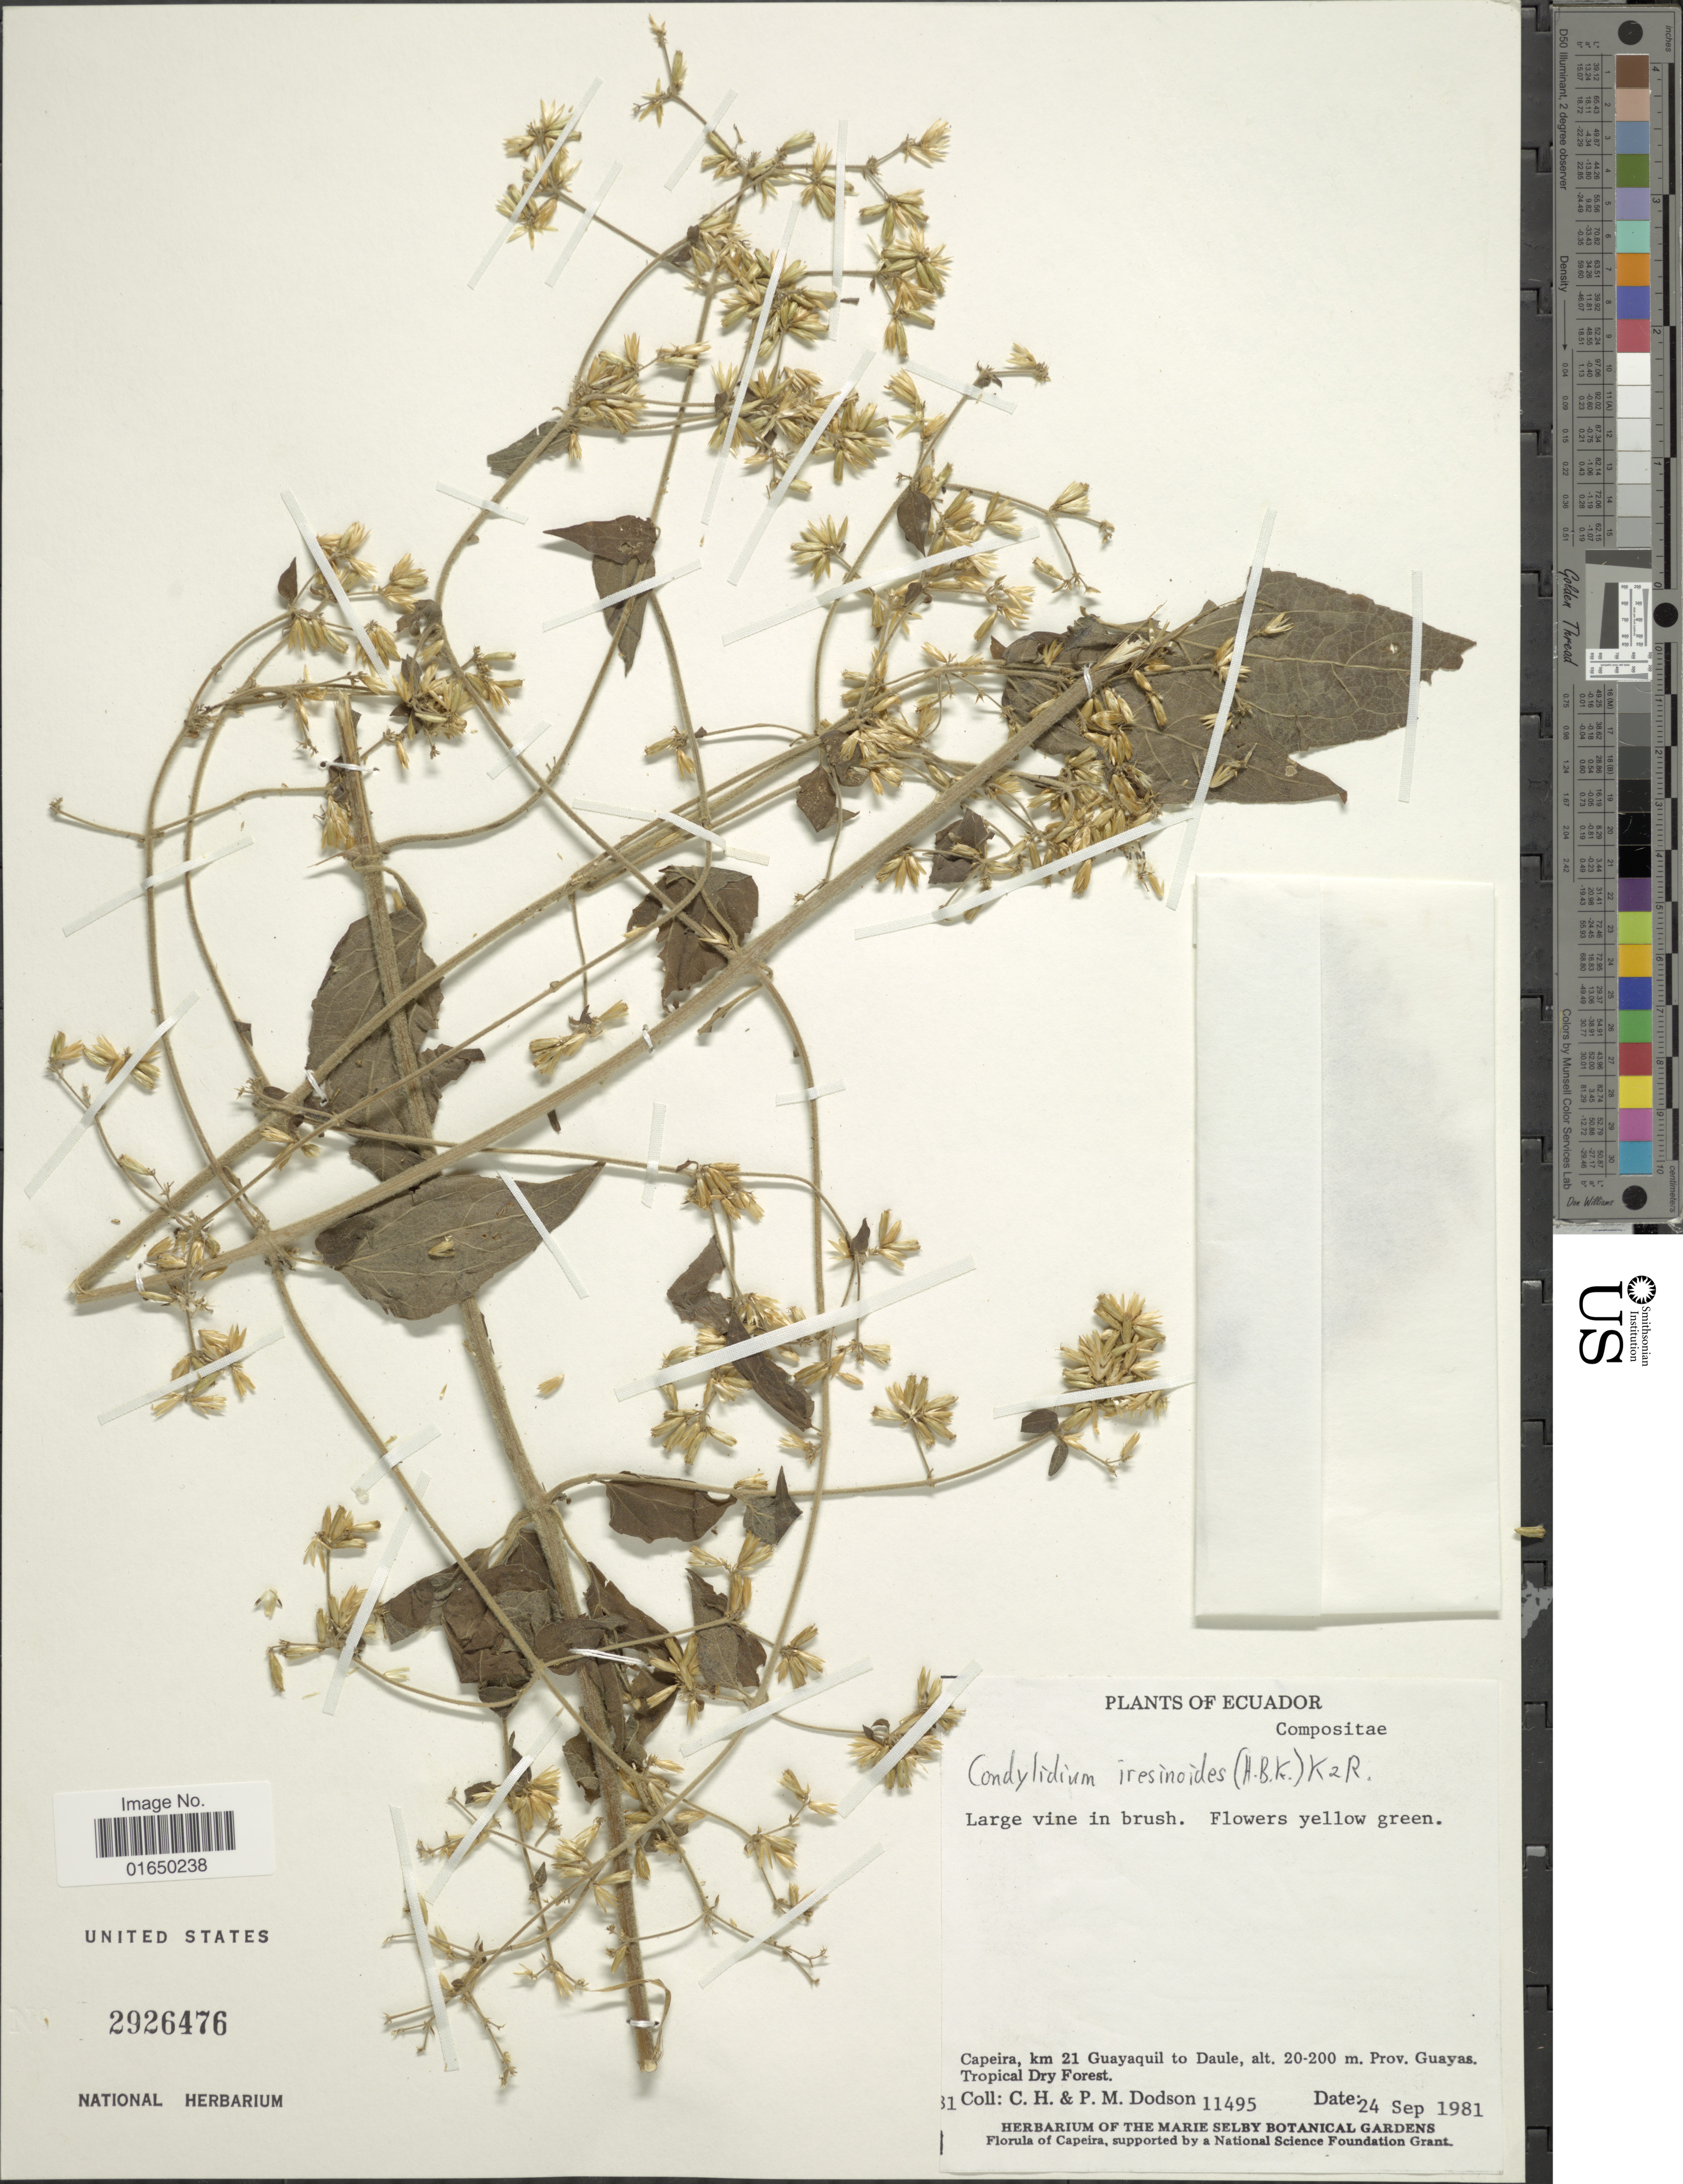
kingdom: Plantae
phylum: Tracheophyta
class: Magnoliopsida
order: Asterales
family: Asteraceae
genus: Condylidium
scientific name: Condylidium iresinoides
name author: (Kunth) R.M. King & H. Rob.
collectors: C. H. Dodson & P. M. Dodson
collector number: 11495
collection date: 1981-09-24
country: Ecuador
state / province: Guayas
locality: Capeira, km 21 Guayaquil to Daule, Tropical Dry Forest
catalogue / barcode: US 2926476